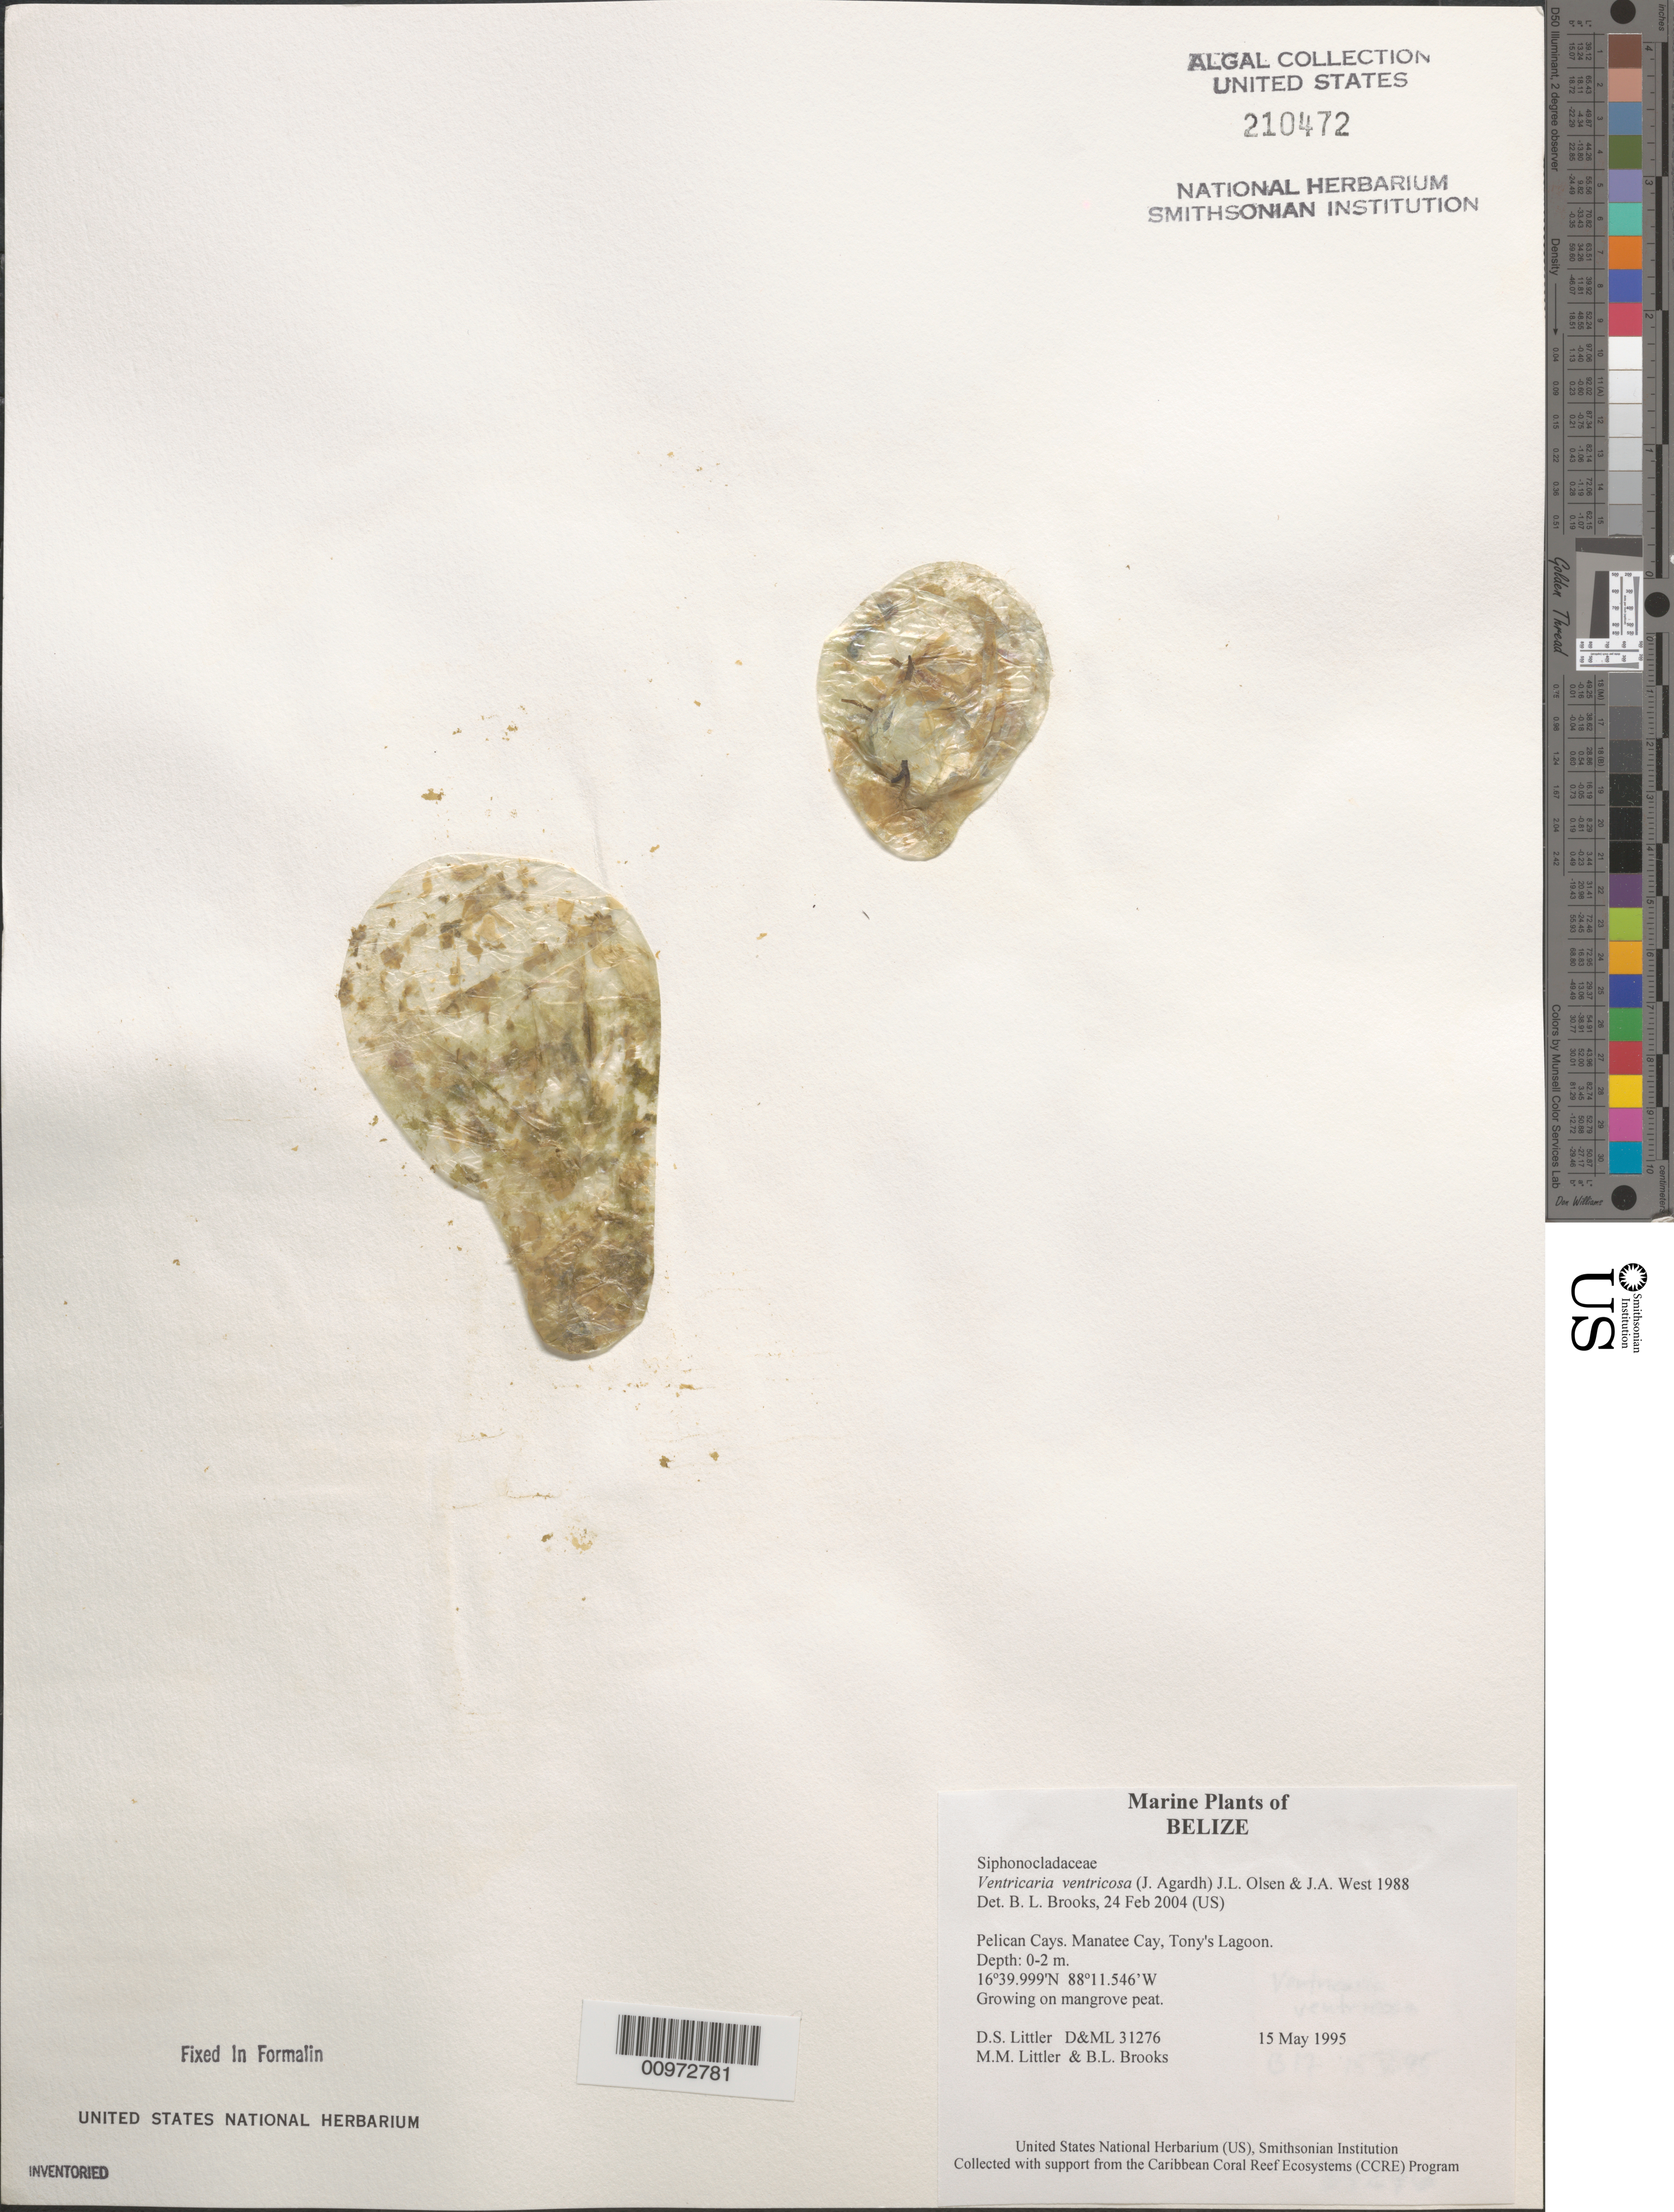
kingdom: Plantae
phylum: Chlorophyta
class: Ulvophyceae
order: Siphonocladales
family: Valoniaceae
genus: Valonia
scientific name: Valonia ventricosa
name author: J. Agardh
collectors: D. S. Littler, M. M. Littler & B. Brooks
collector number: D&ML 31276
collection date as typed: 15 May 1995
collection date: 1995-05-15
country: Belize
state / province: Stann Creek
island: Manatee Cay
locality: Tony's Lagoon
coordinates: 16 39.999' N, 88 11.546' W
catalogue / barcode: US 210472